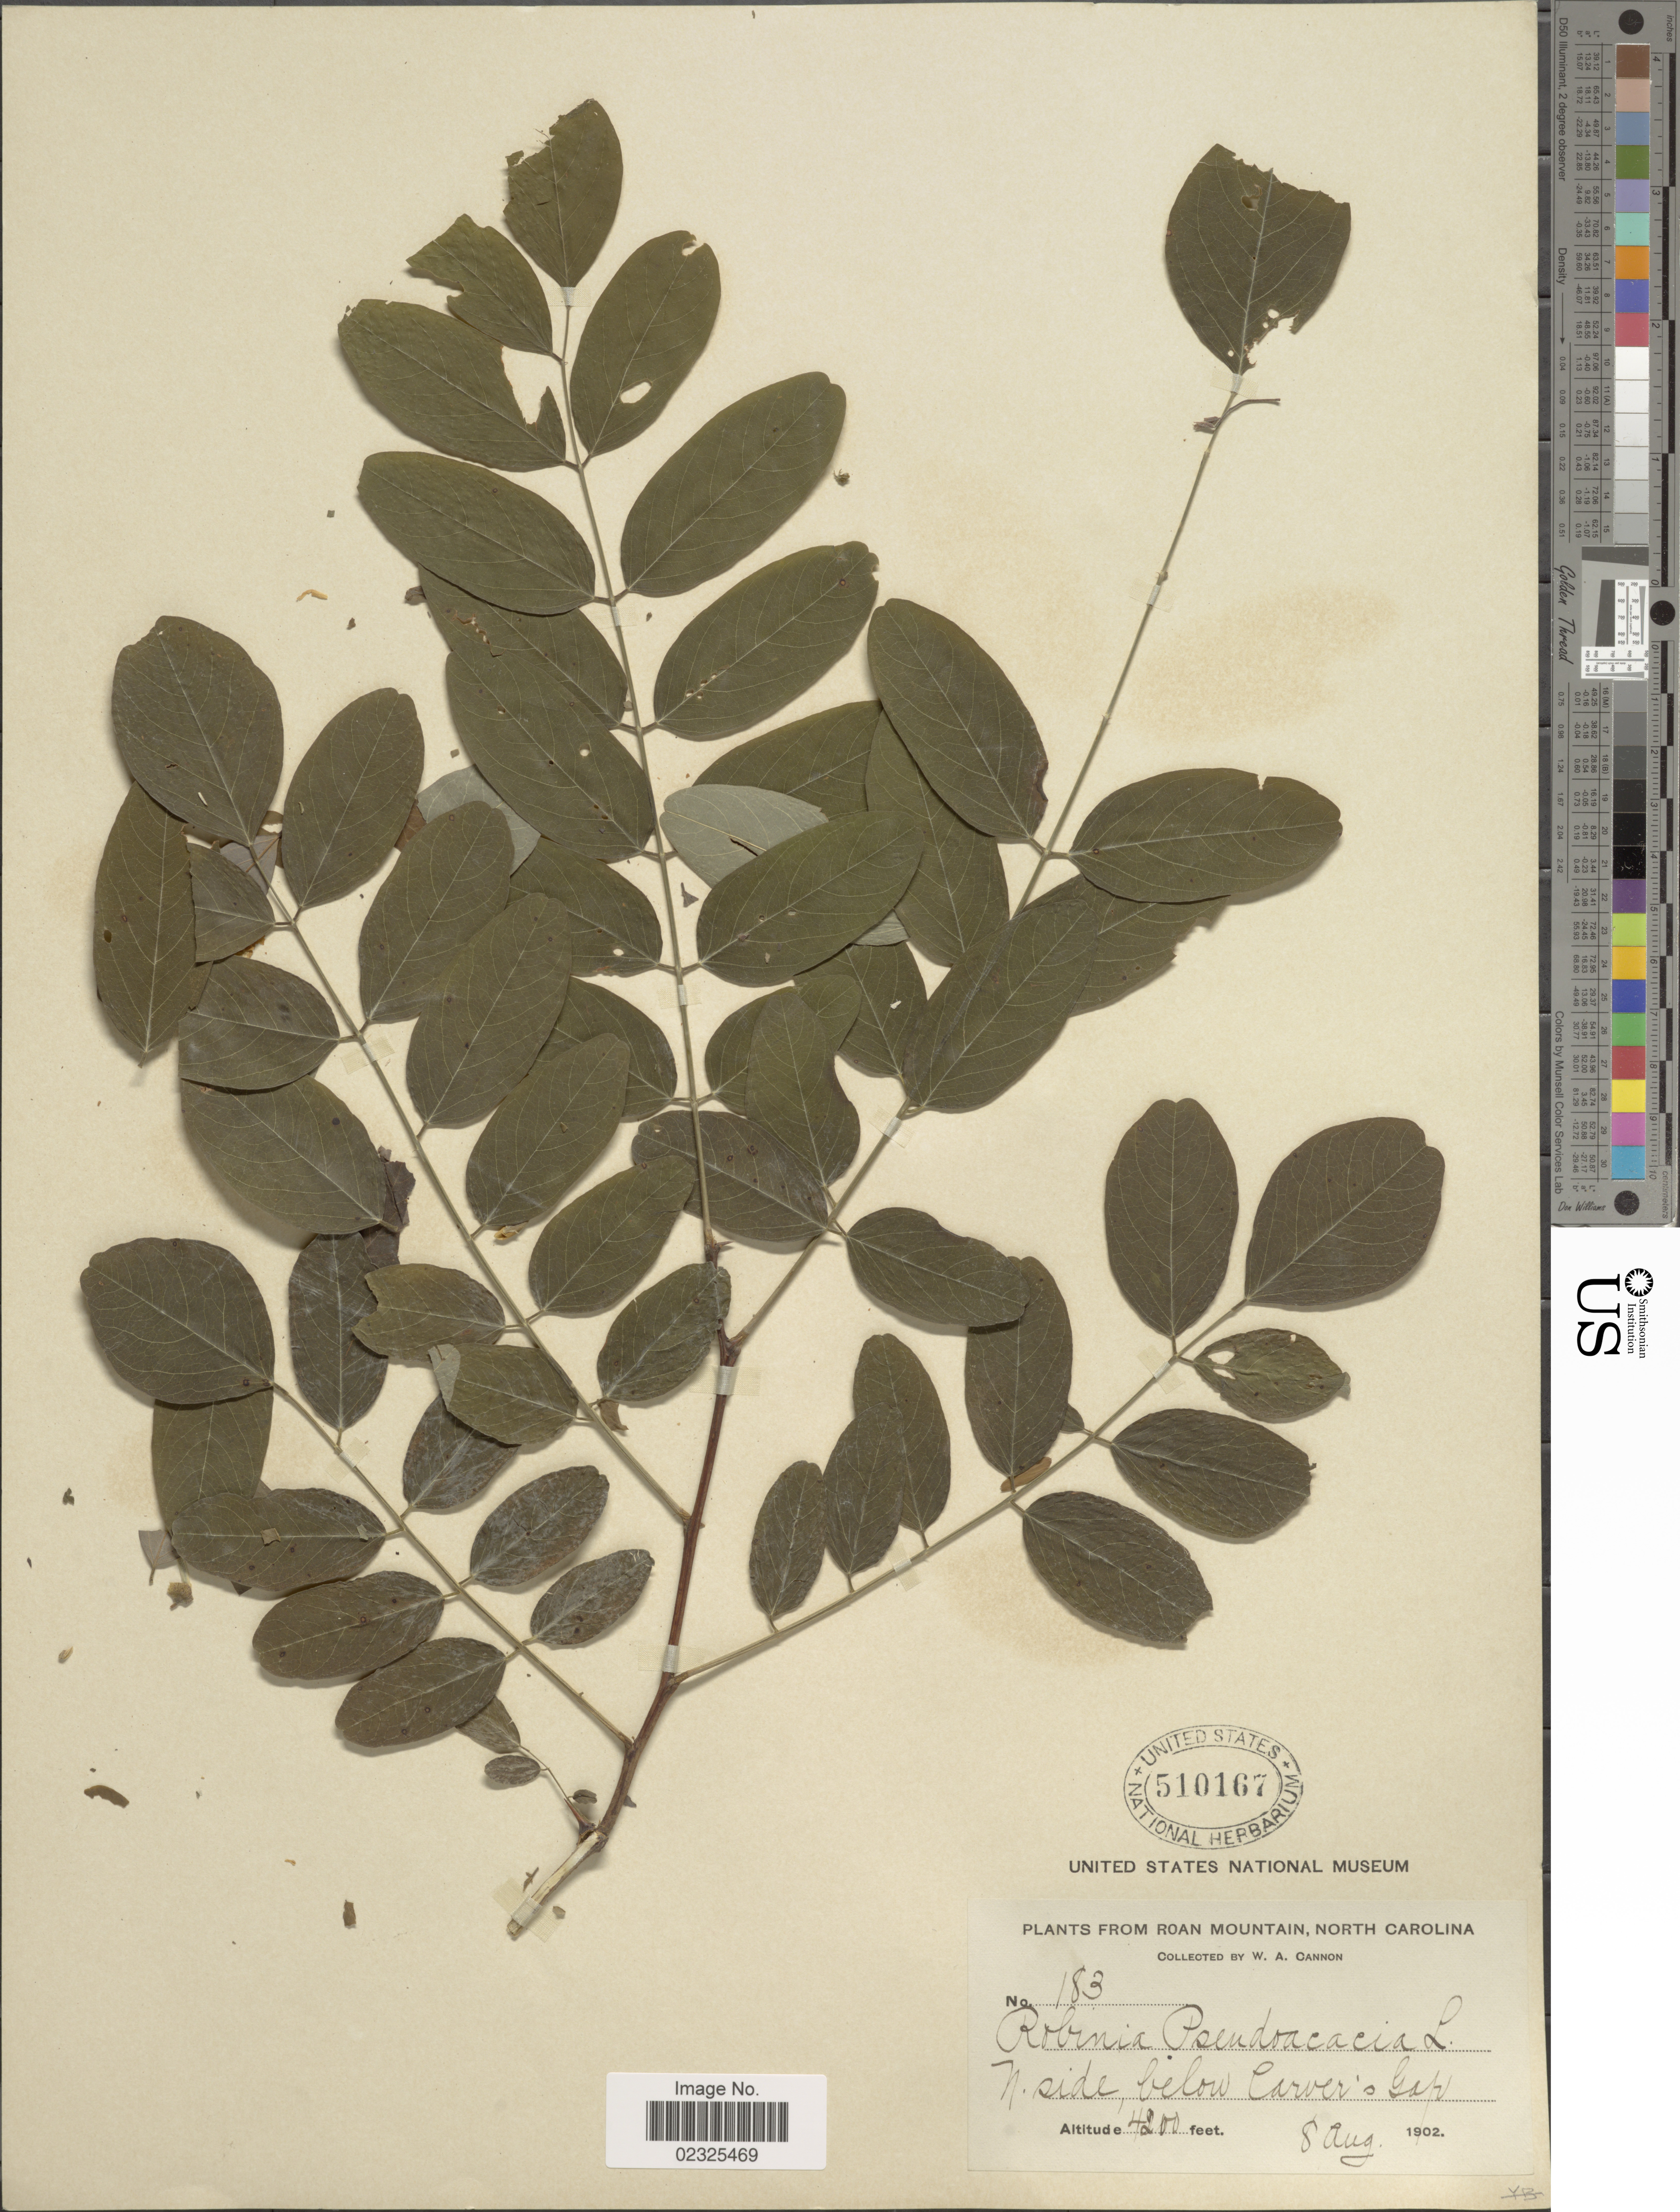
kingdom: Plantae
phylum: Tracheophyta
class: Magnoliopsida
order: Fabales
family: Fabaceae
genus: Robinia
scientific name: Robinia pseudoacacia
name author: L.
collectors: W. Cannon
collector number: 183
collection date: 1902-08-08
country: United States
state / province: North Carolina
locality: Roan Mountain, N . side, below Carver's Gap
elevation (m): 1280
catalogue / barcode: US 510167